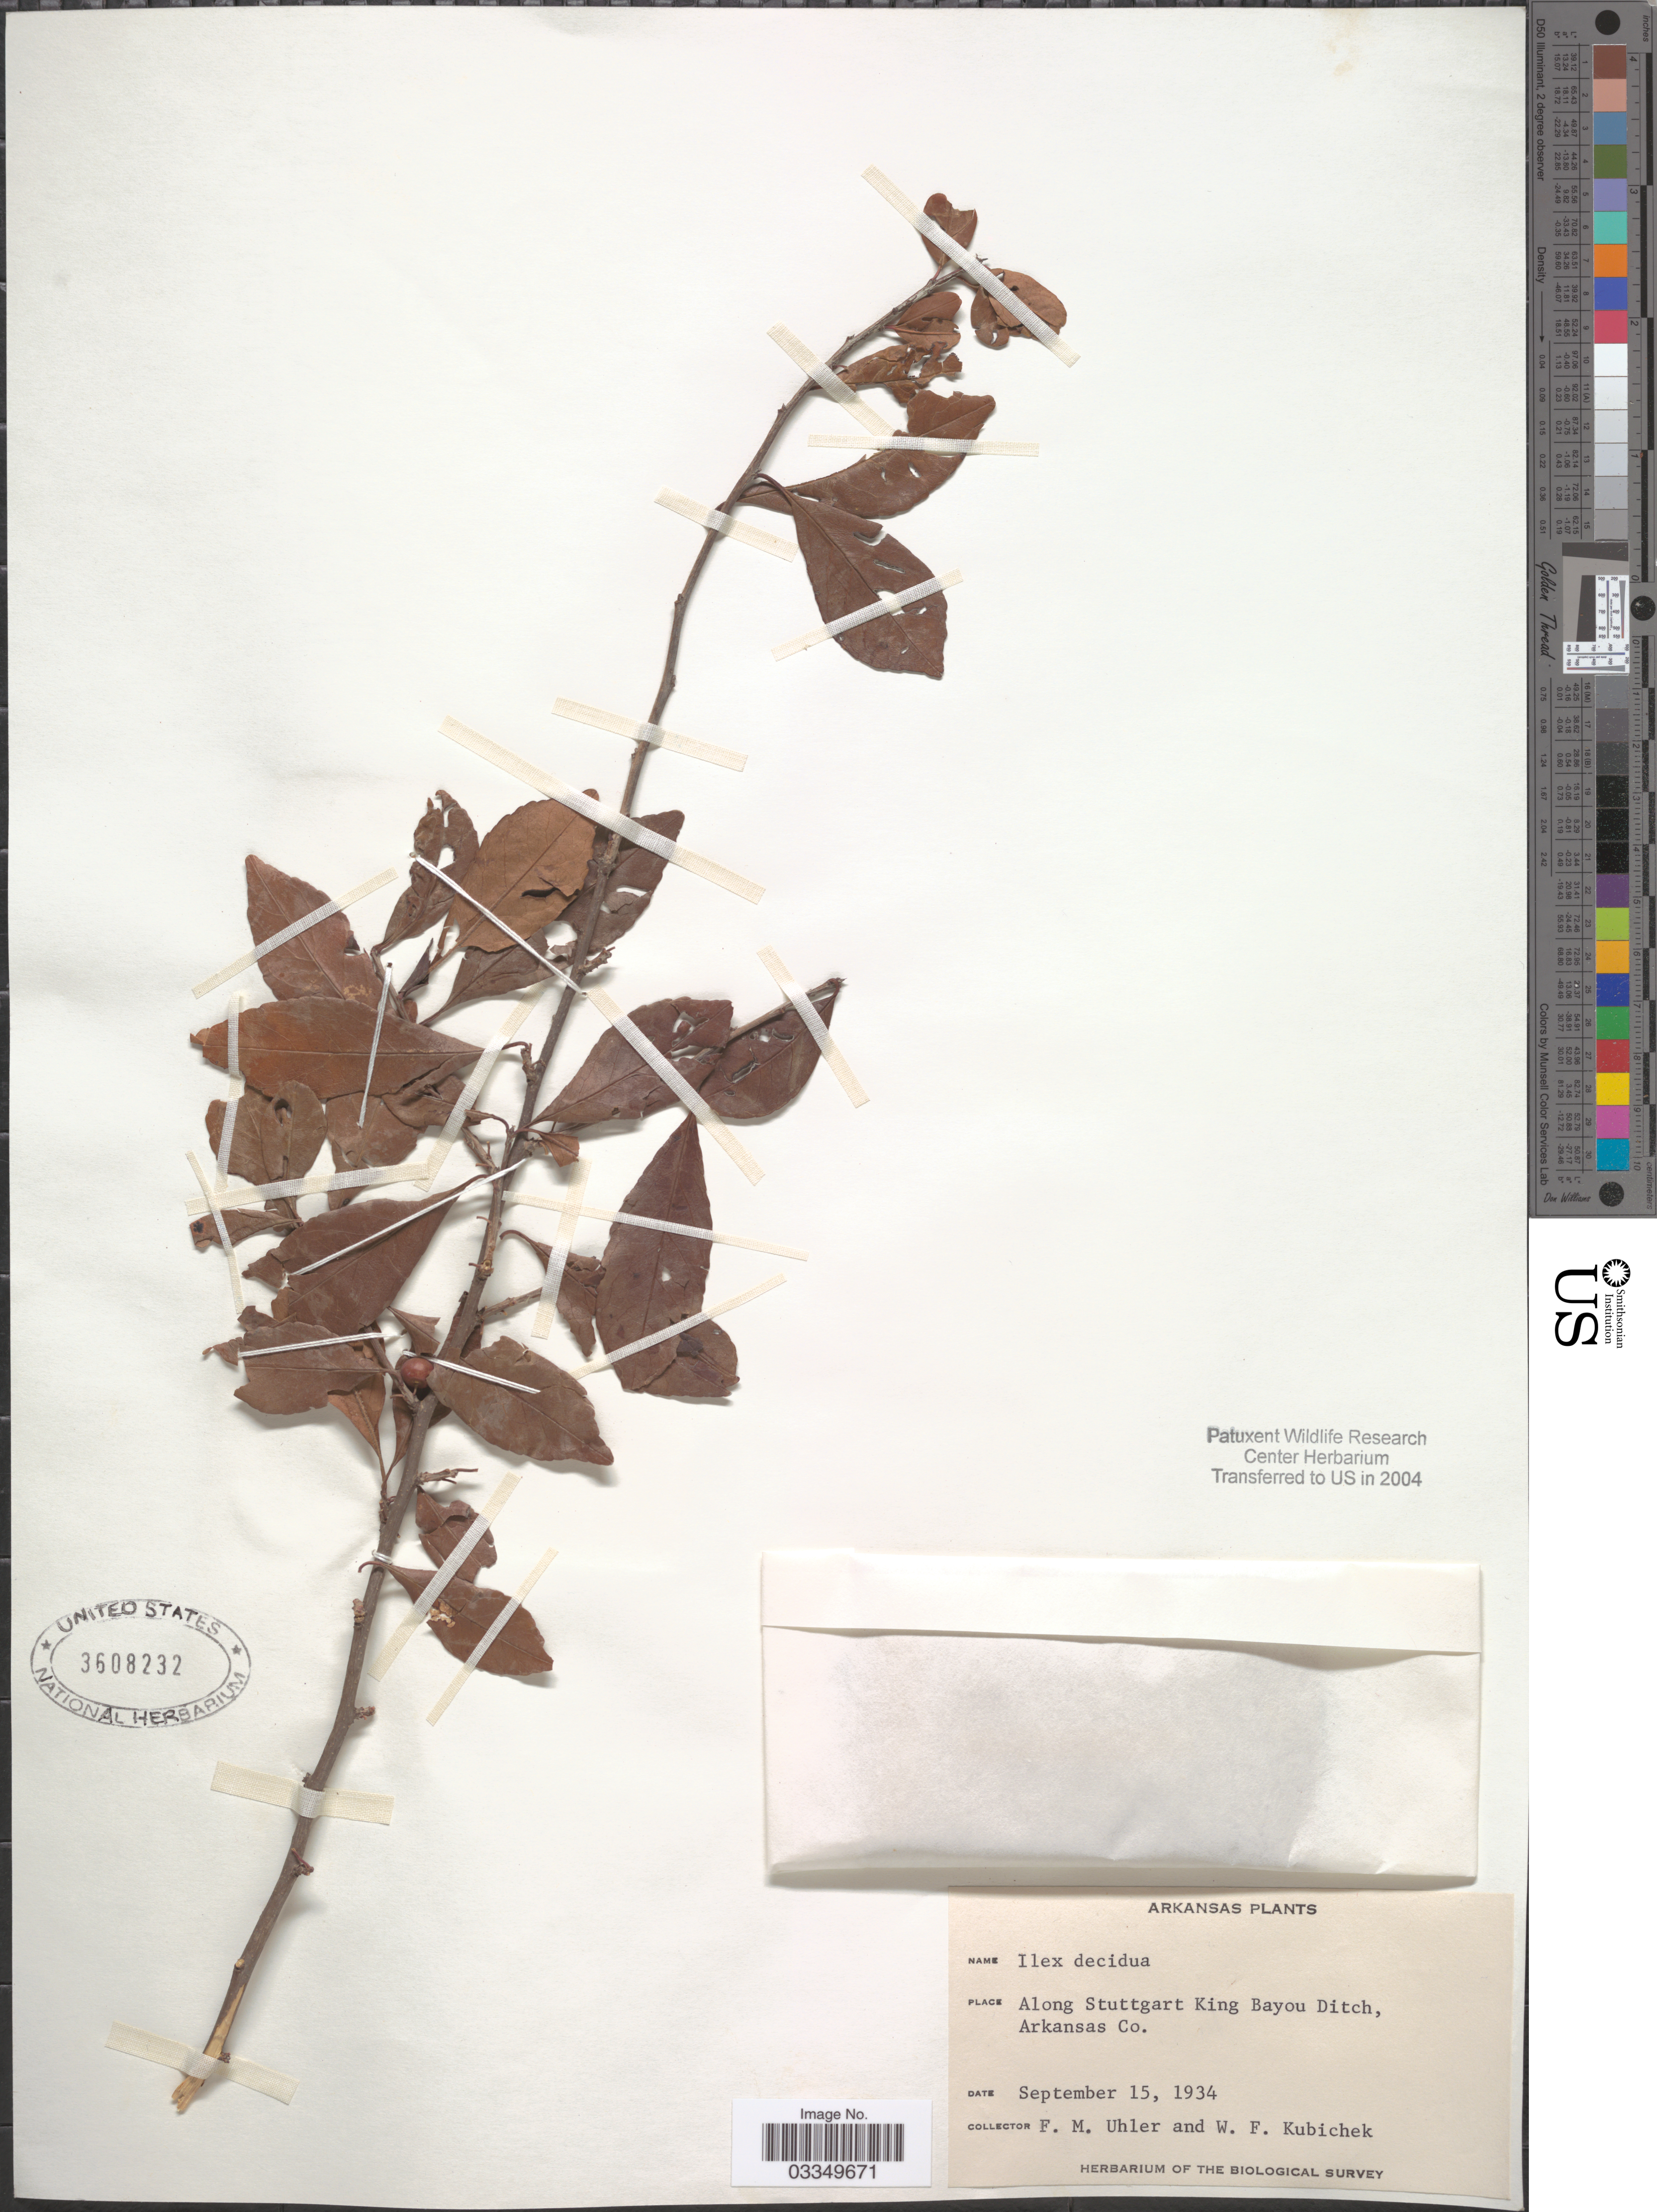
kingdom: Plantae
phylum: Tracheophyta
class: Magnoliopsida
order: Aquifoliales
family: Aquifoliaceae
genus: Ilex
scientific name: Ilex decidua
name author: Walter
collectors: F. M. Uhler & W. Kubichek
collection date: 1934-09-15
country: United States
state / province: Arkansas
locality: Along Stuttgart King Bayou Ditch, Arkansas Co.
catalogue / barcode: US 3608232